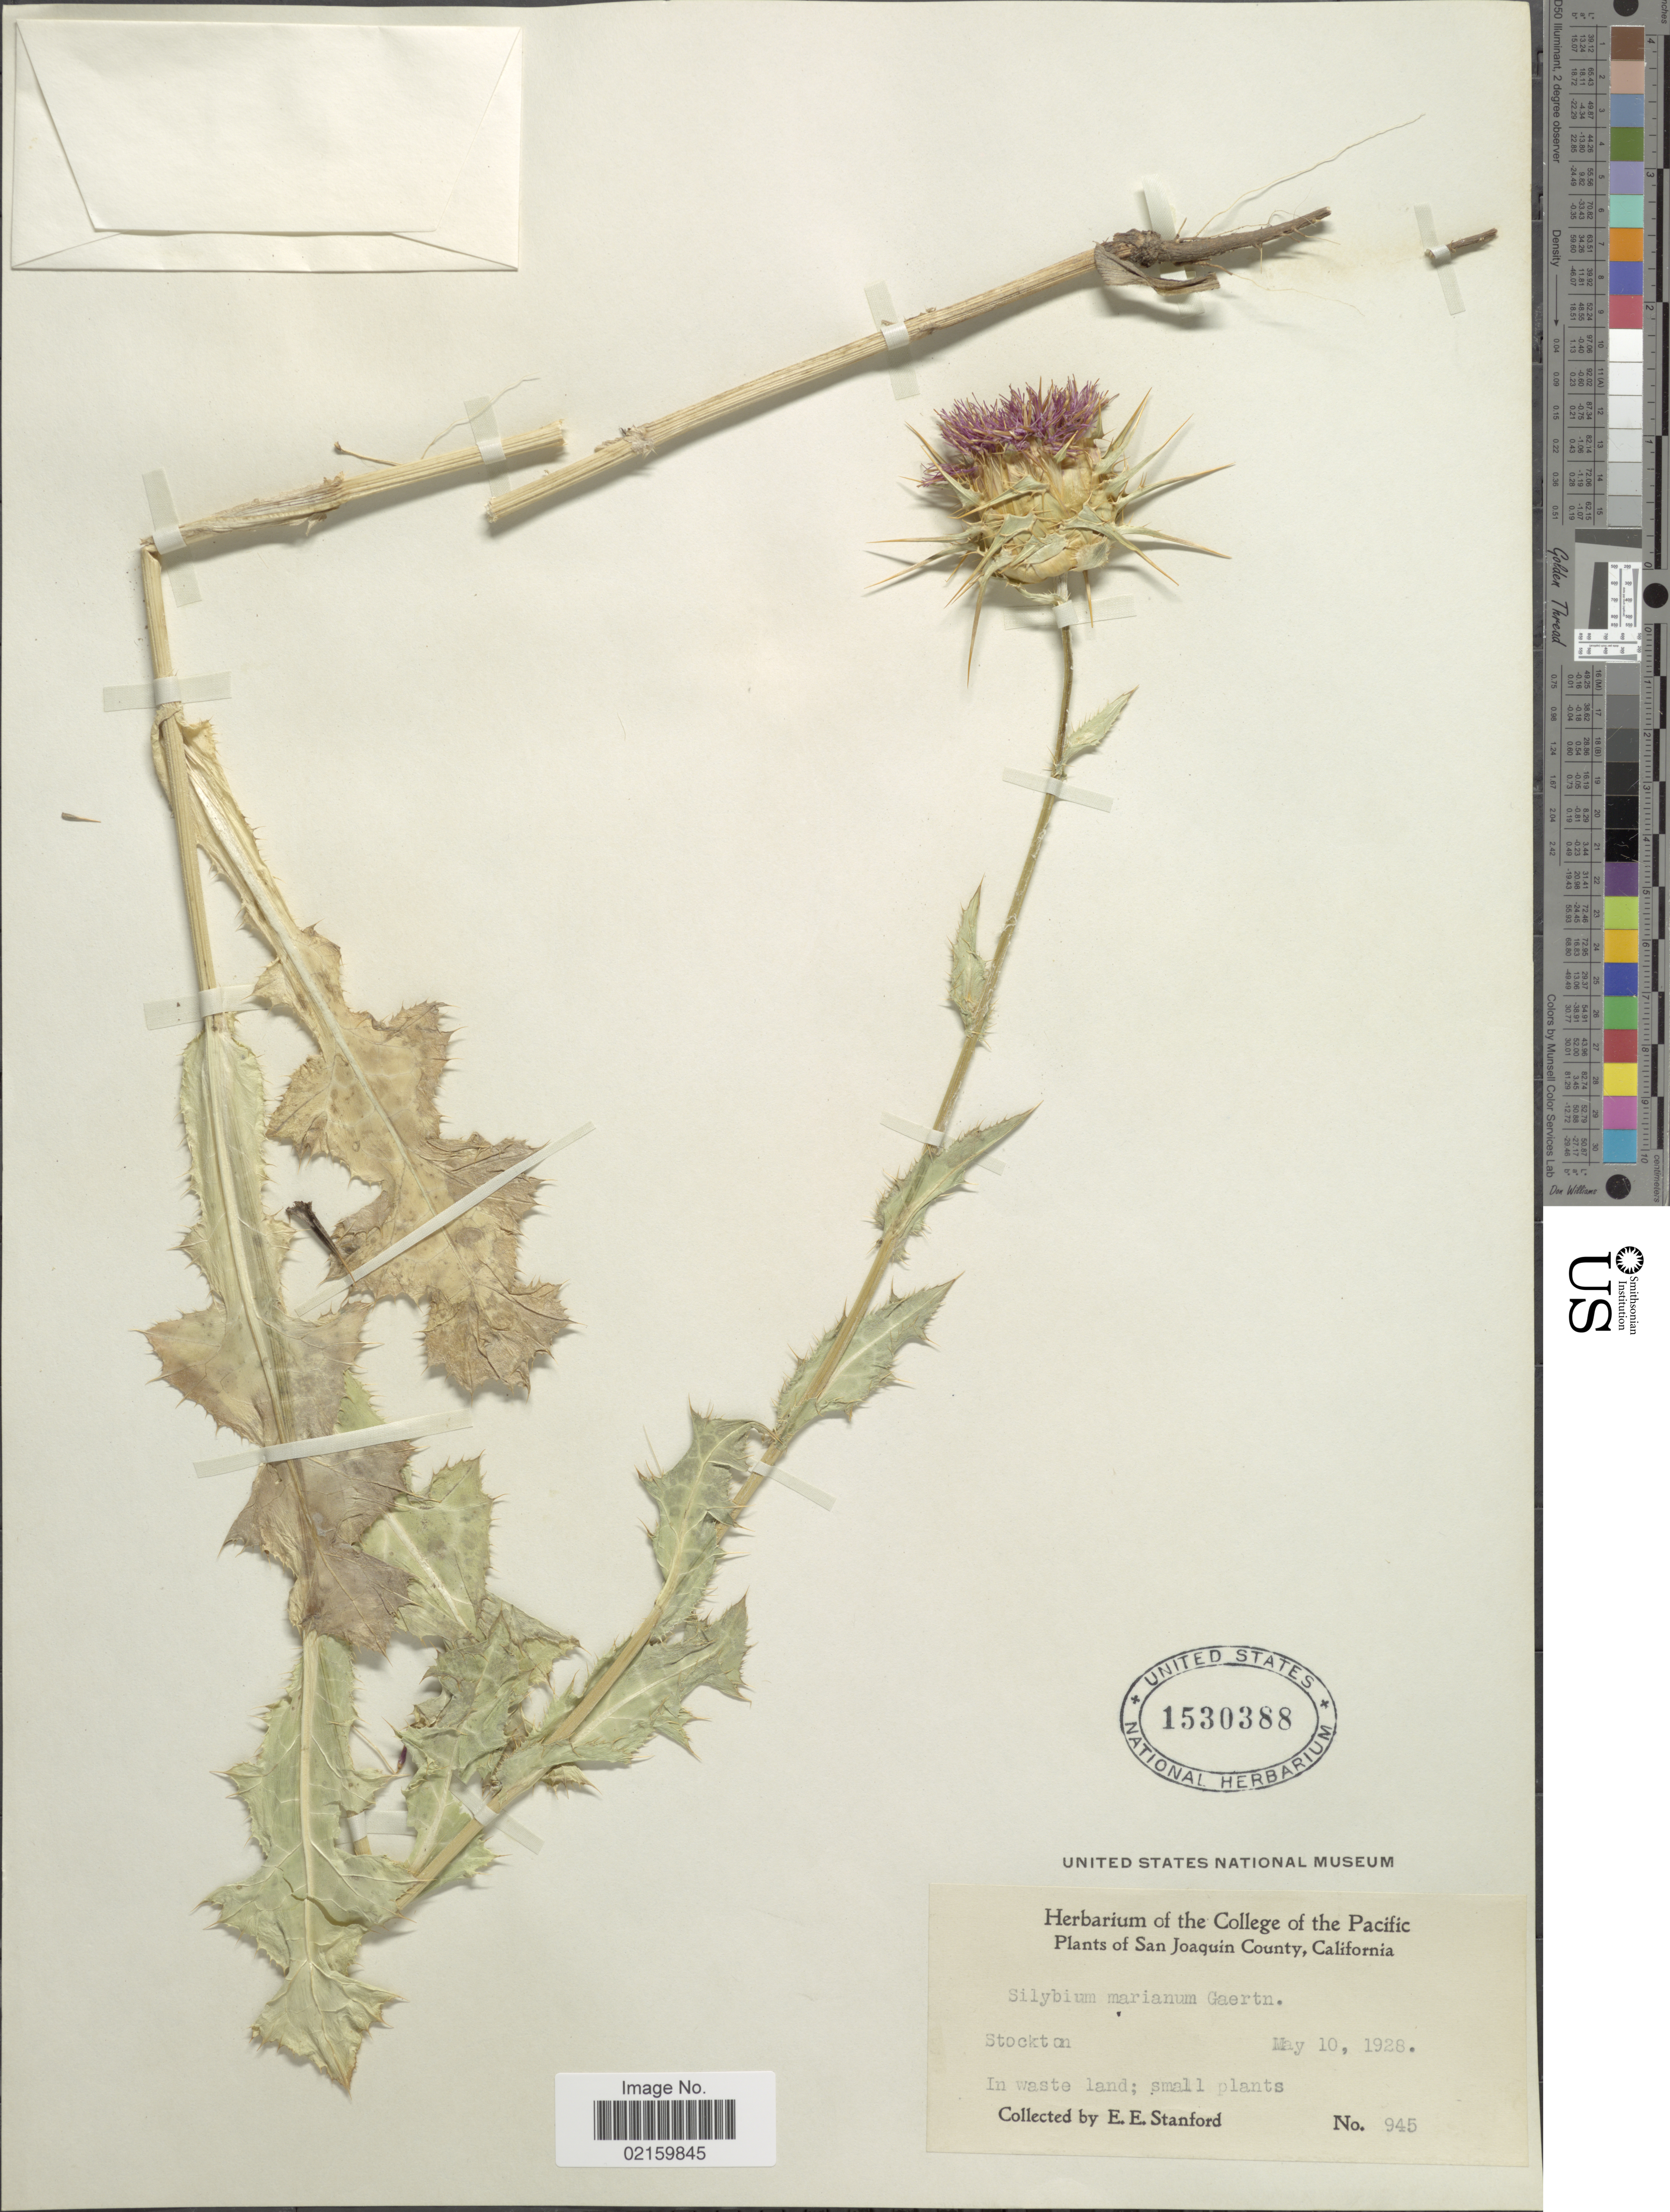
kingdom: Plantae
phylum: Tracheophyta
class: Magnoliopsida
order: Asterales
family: Asteraceae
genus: Silybum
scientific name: Silybum marianum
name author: (L.) Gaertn.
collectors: E. Stanford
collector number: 945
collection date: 1928-05-10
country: United States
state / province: California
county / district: San Joaquin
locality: San Joaquin County, California Stockton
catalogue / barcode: US 1530388